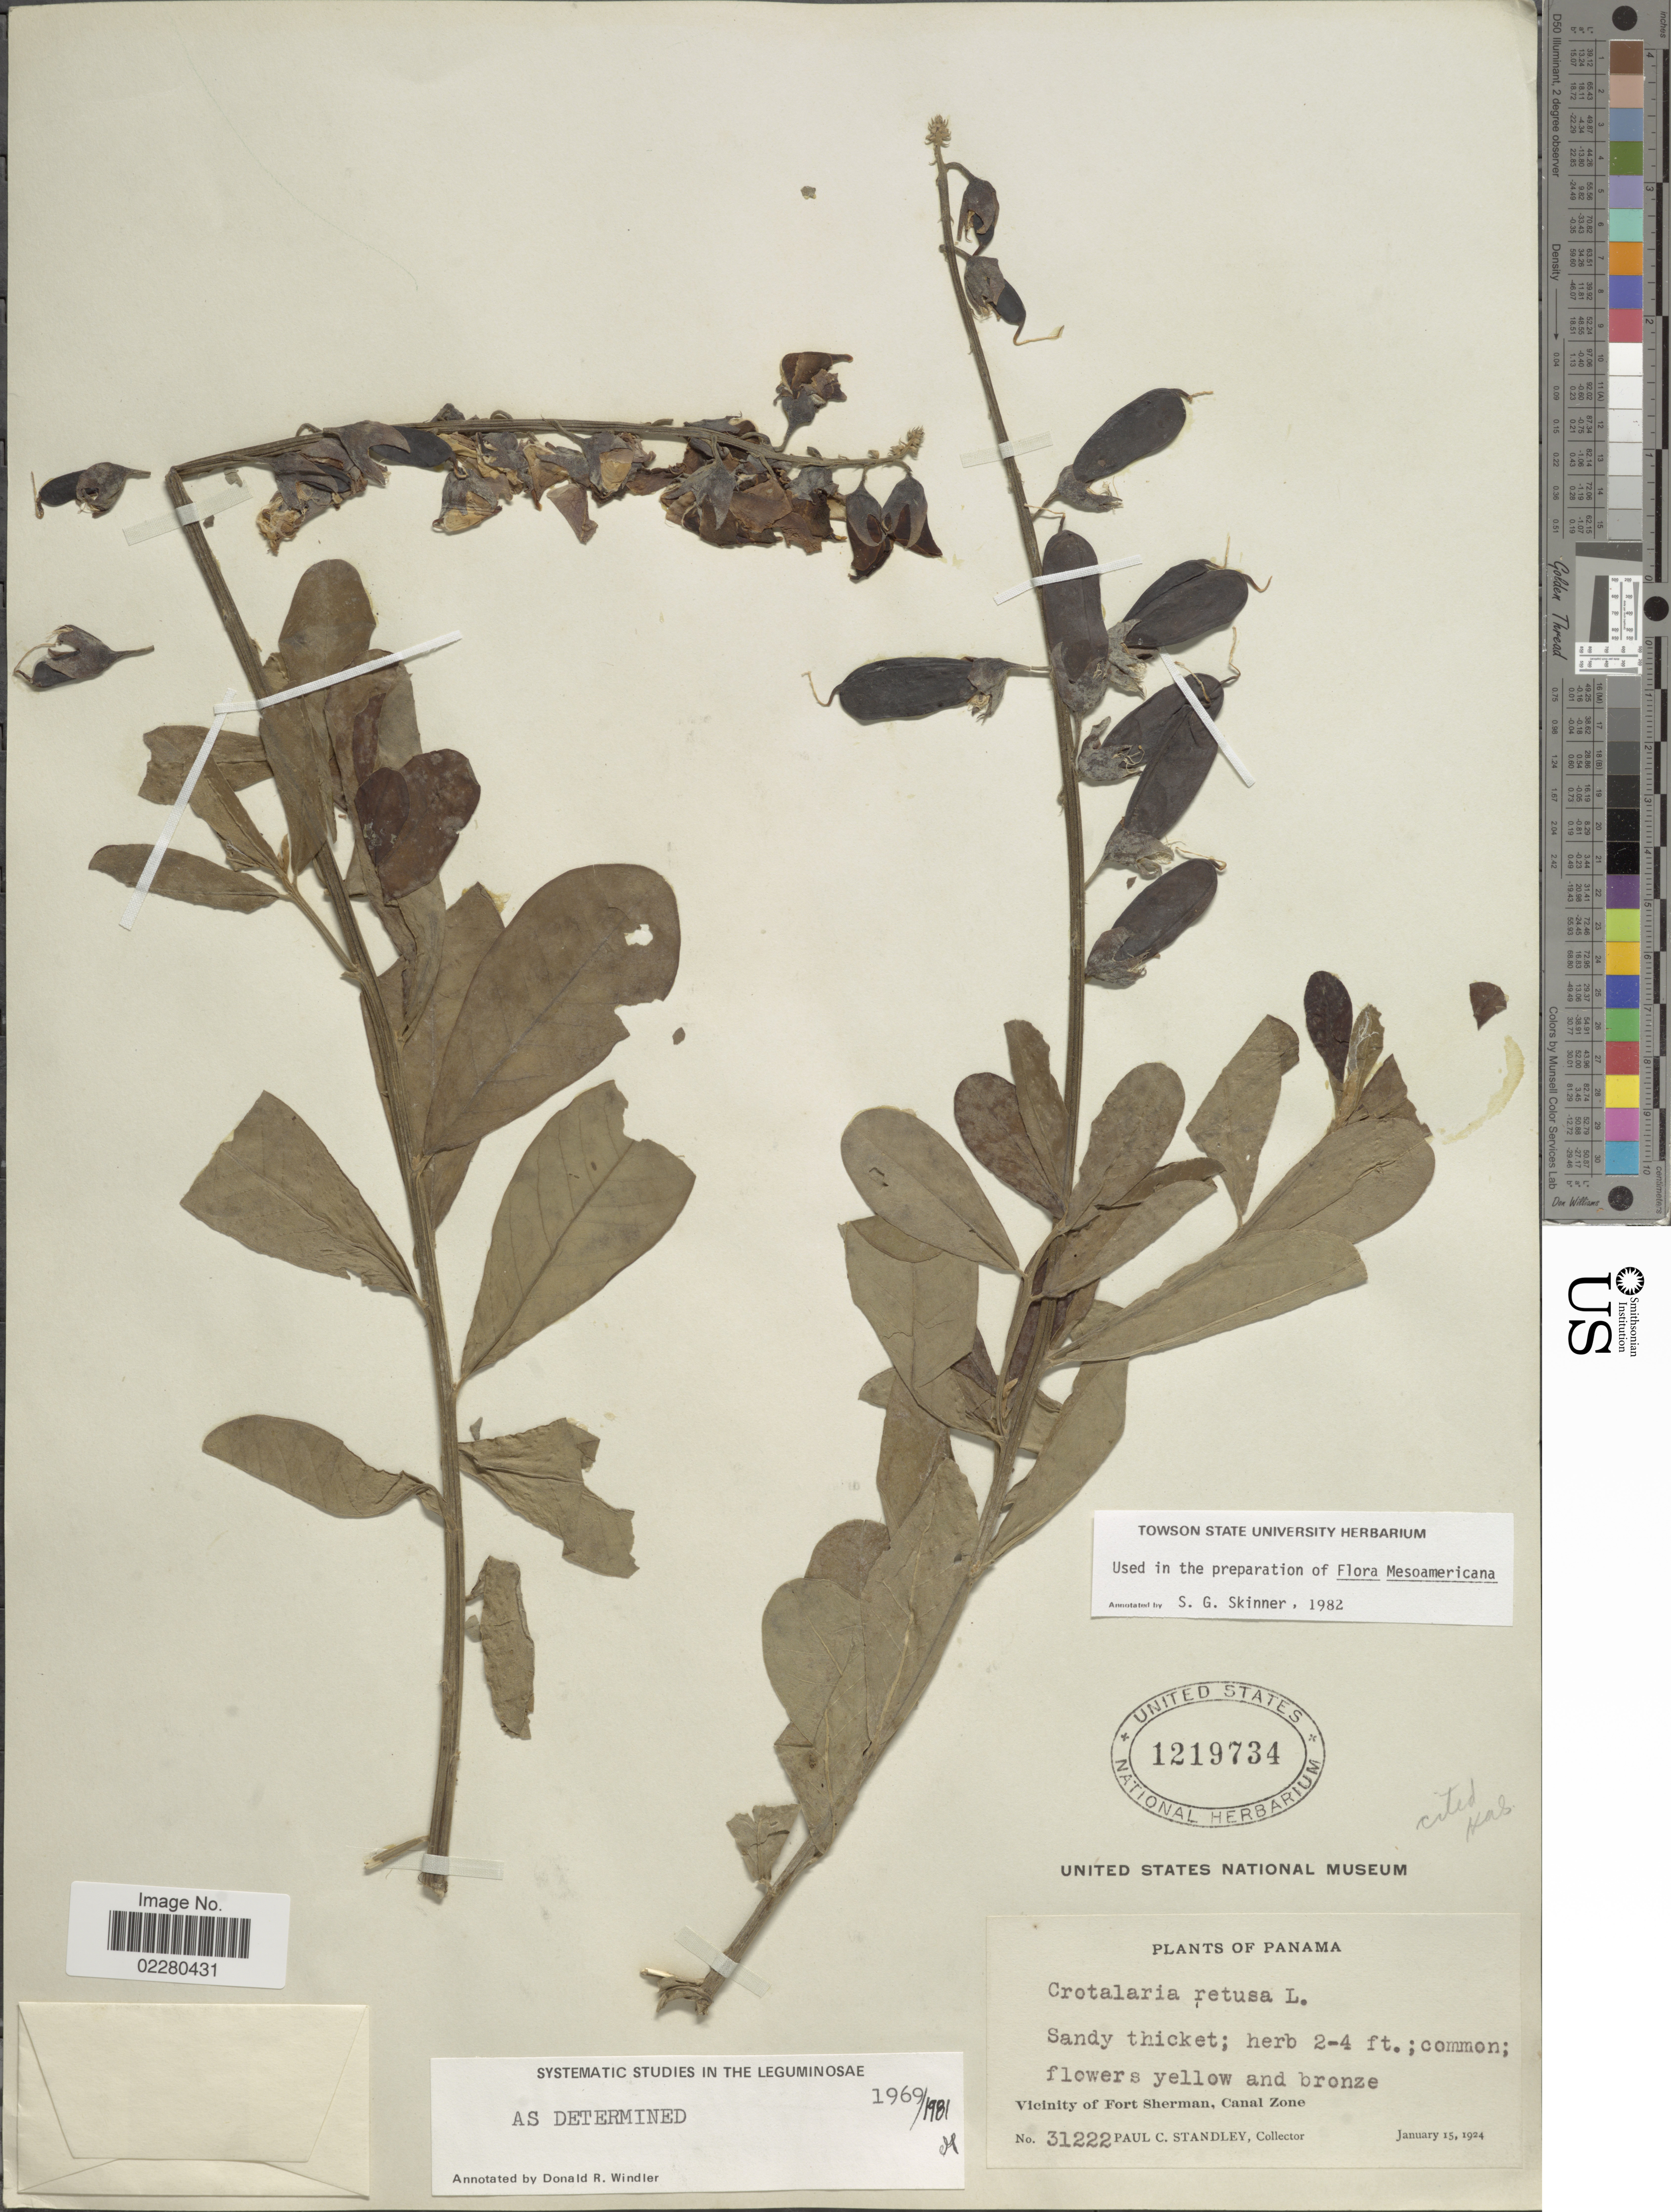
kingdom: Plantae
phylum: Tracheophyta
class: Magnoliopsida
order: Fabales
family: Fabaceae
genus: Crotalaria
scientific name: Crotalaria retusa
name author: L.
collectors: P. C. Standley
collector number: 31222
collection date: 1924-01-15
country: Panama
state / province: Colón / Panamá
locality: Vicinity of Fort Sherman, Canal Zone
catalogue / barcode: US 1219734